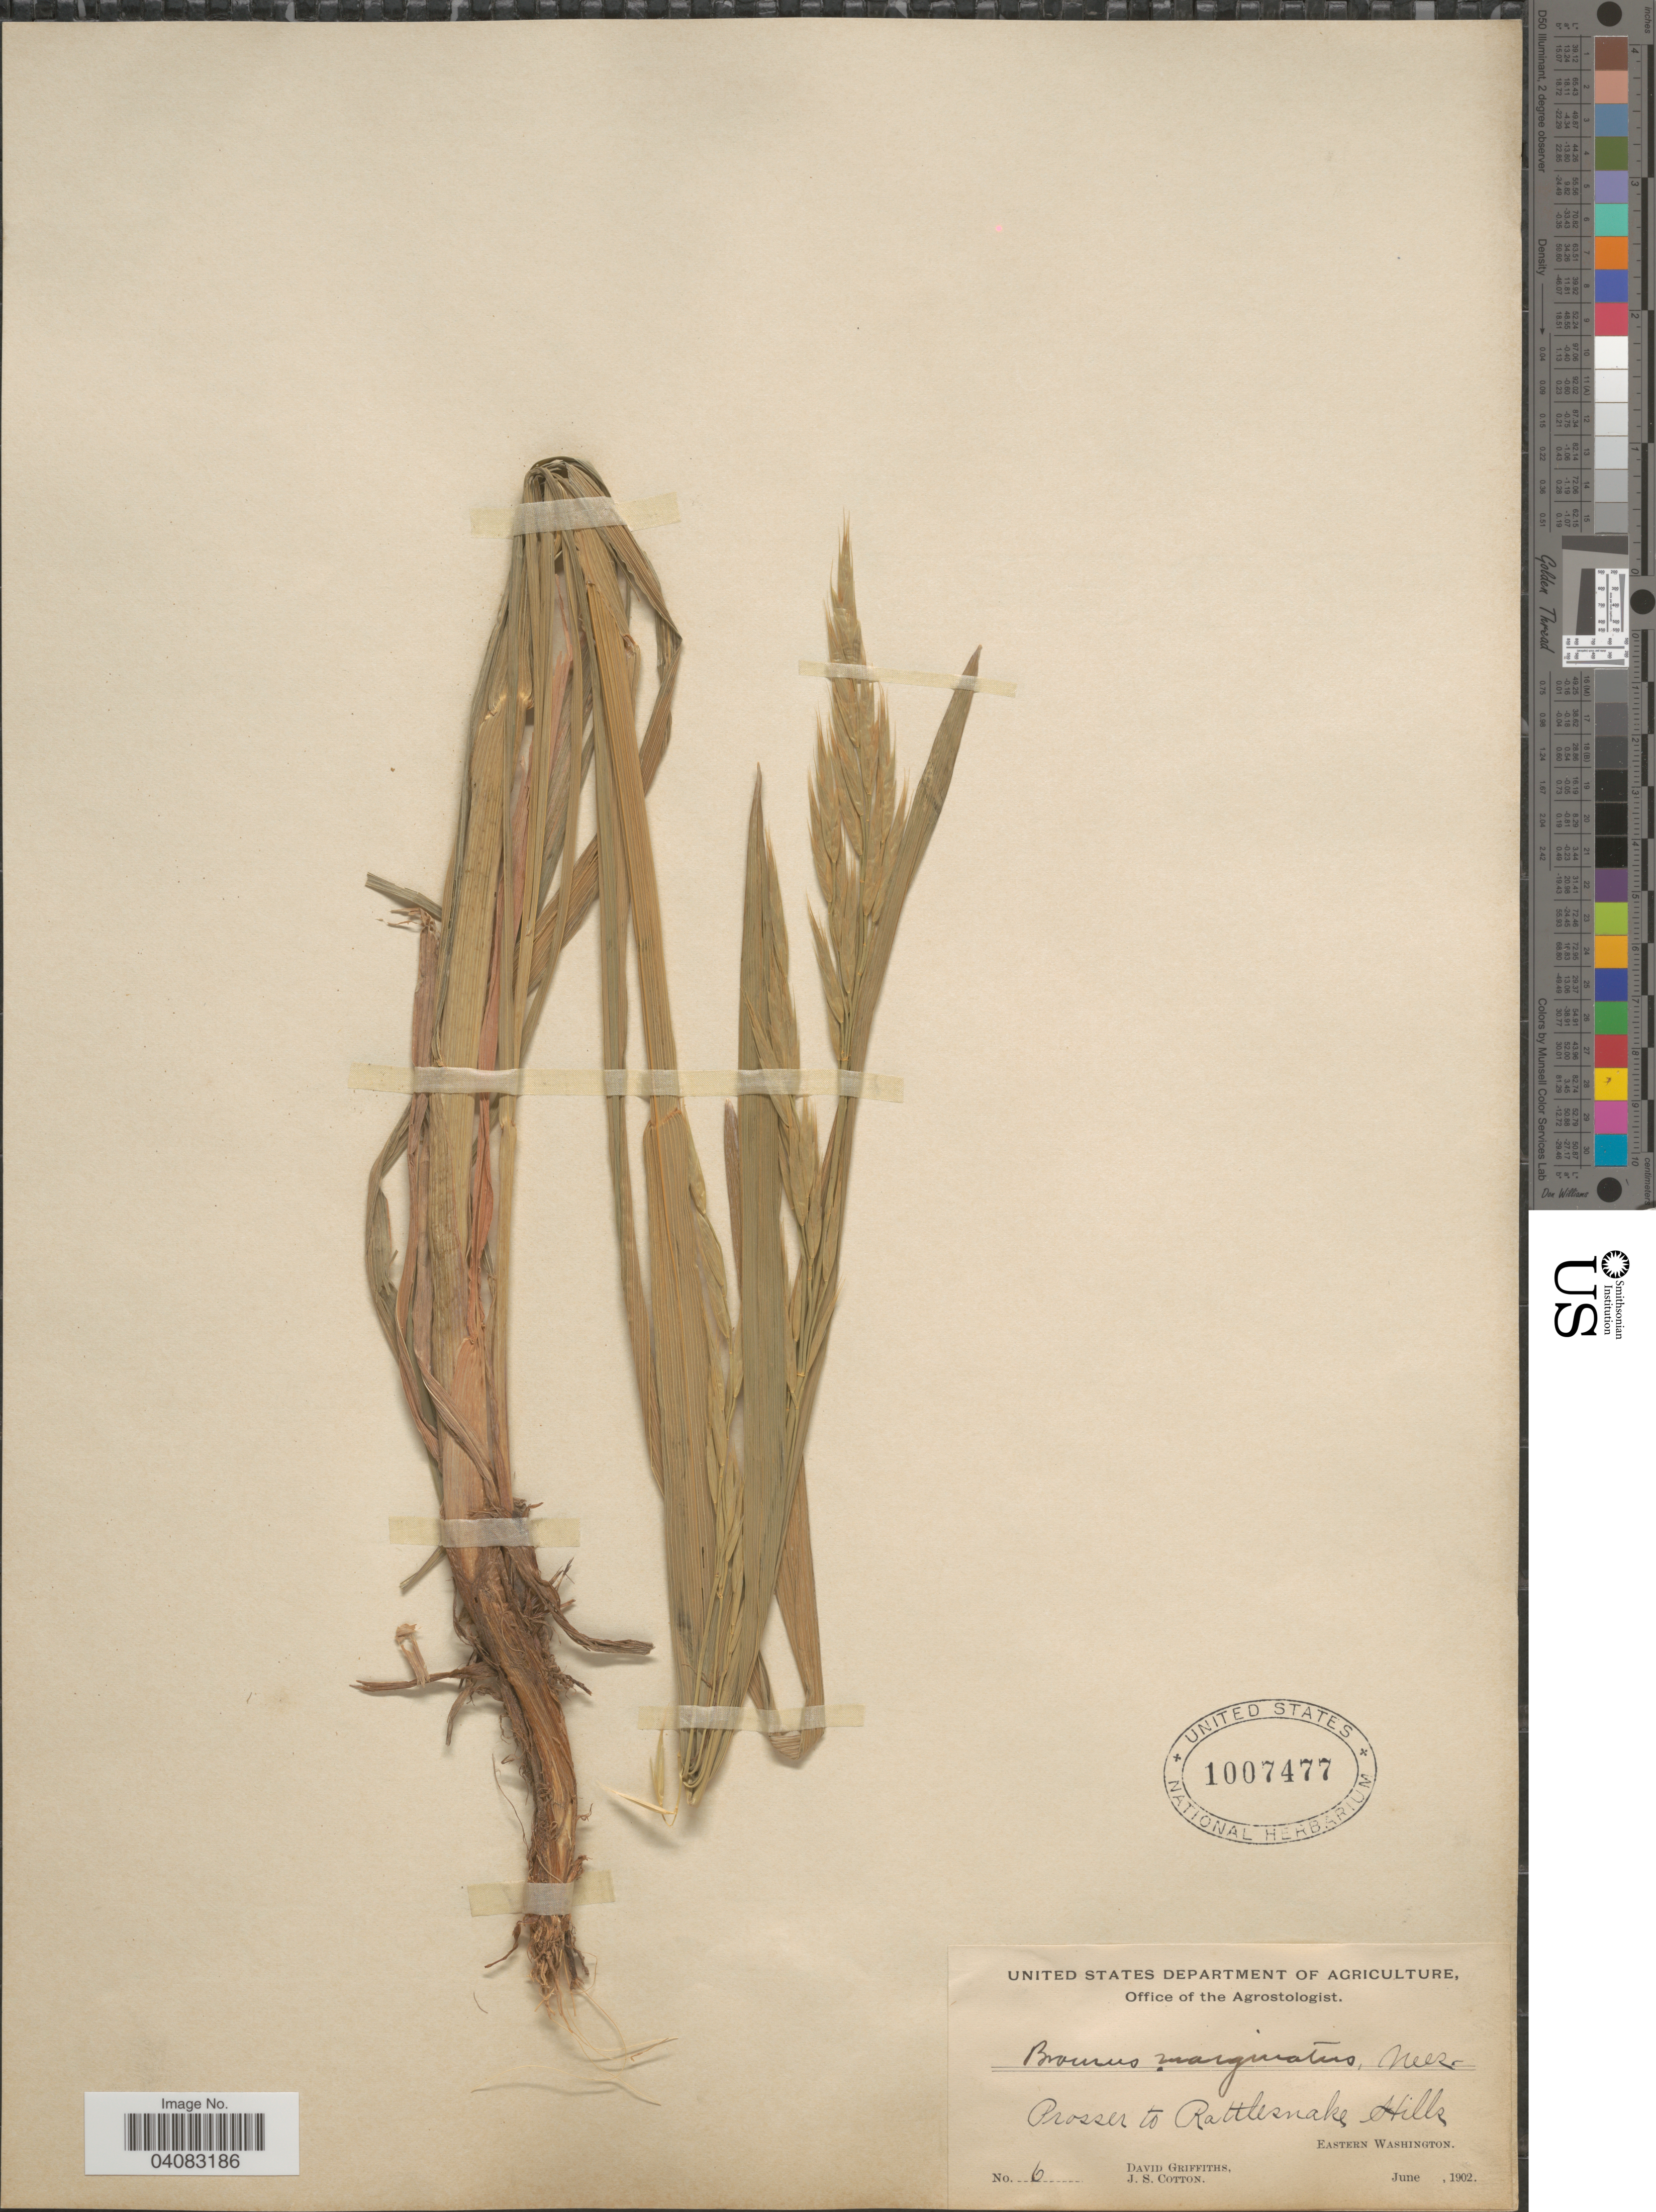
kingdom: Plantae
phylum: Tracheophyta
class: Liliopsida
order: Poales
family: Poaceae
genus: Bromus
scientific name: Bromus marginatus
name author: Nees ex Steud.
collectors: D. Griffiths & J. S. Cotton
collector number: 6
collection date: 1902-06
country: United States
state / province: Washington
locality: Prosser to Rattlesnake Hills. Eastern Washington.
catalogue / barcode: US 1007477